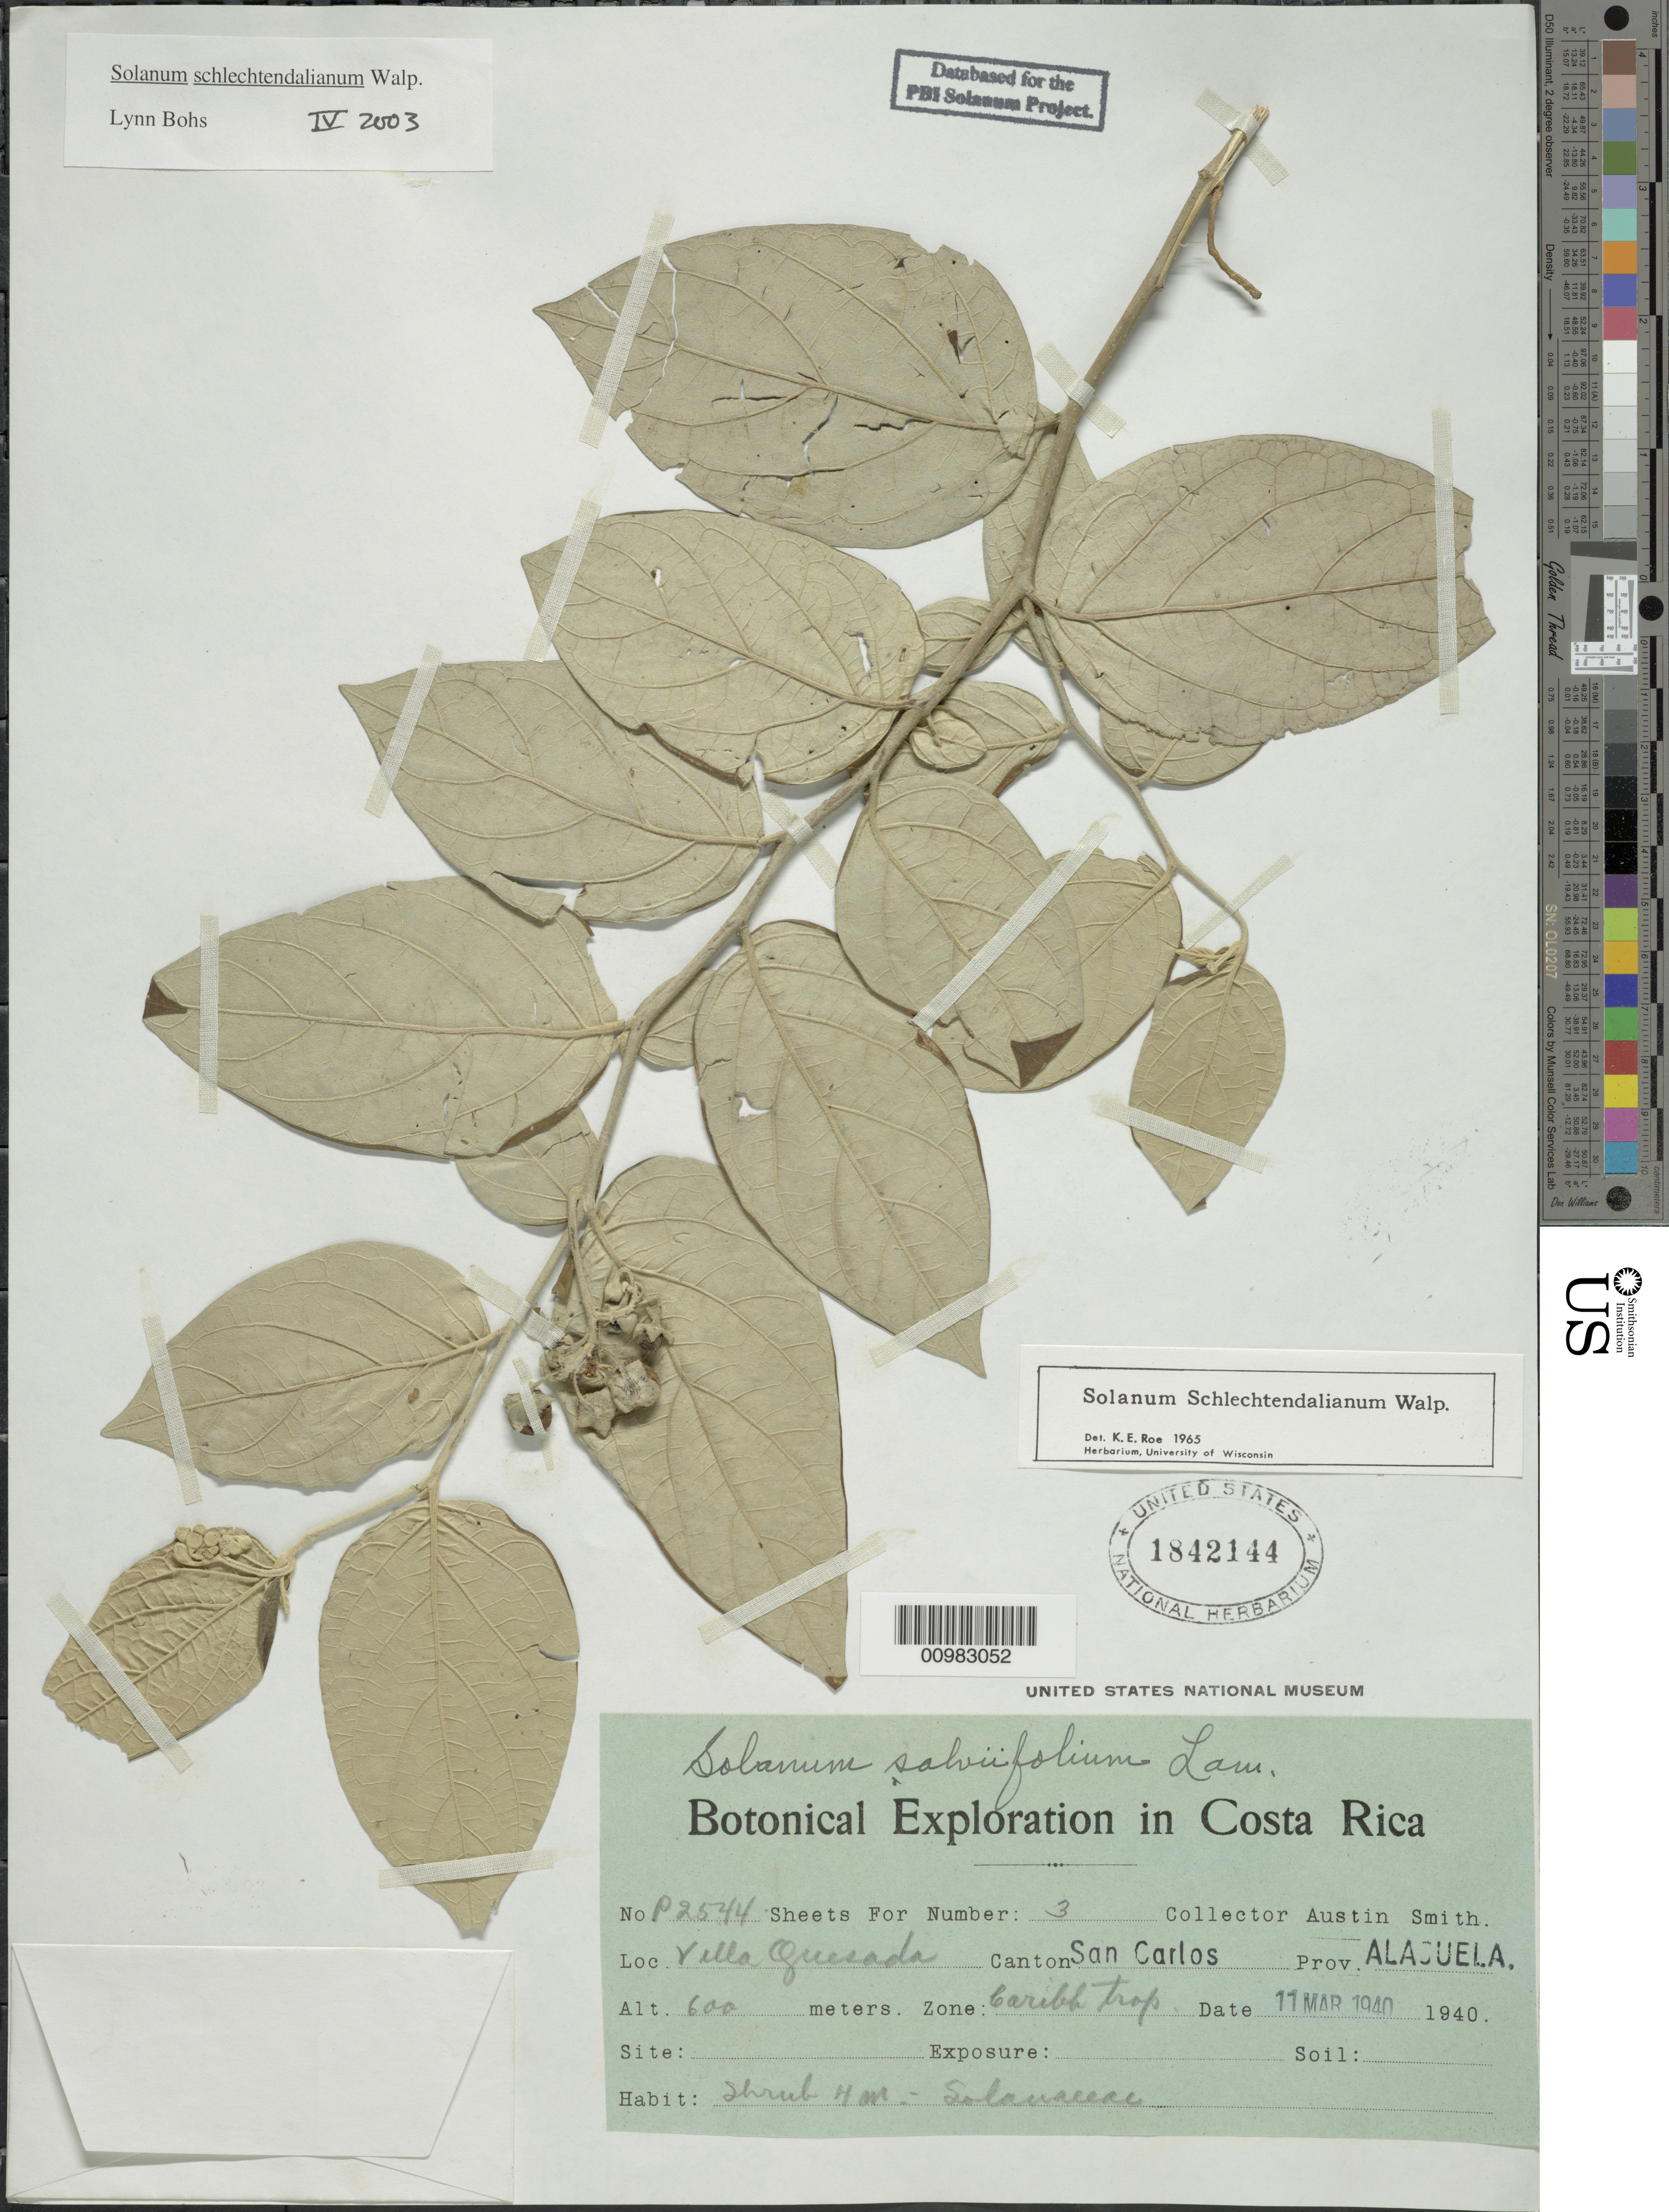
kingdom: Plantae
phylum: Tracheophyta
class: Magnoliopsida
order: Solanales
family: Solanaceae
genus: Solanum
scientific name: Solanum schlechtendalianum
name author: Walp.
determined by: Bohs, L. A.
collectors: A. C. Smith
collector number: P 2544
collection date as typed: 11 Mar 1940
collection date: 1940-03-11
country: Costa Rica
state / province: Alajuela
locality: Villa Quesada, San Carlos.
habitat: Caribb Trop. zone.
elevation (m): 600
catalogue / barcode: US 1842144